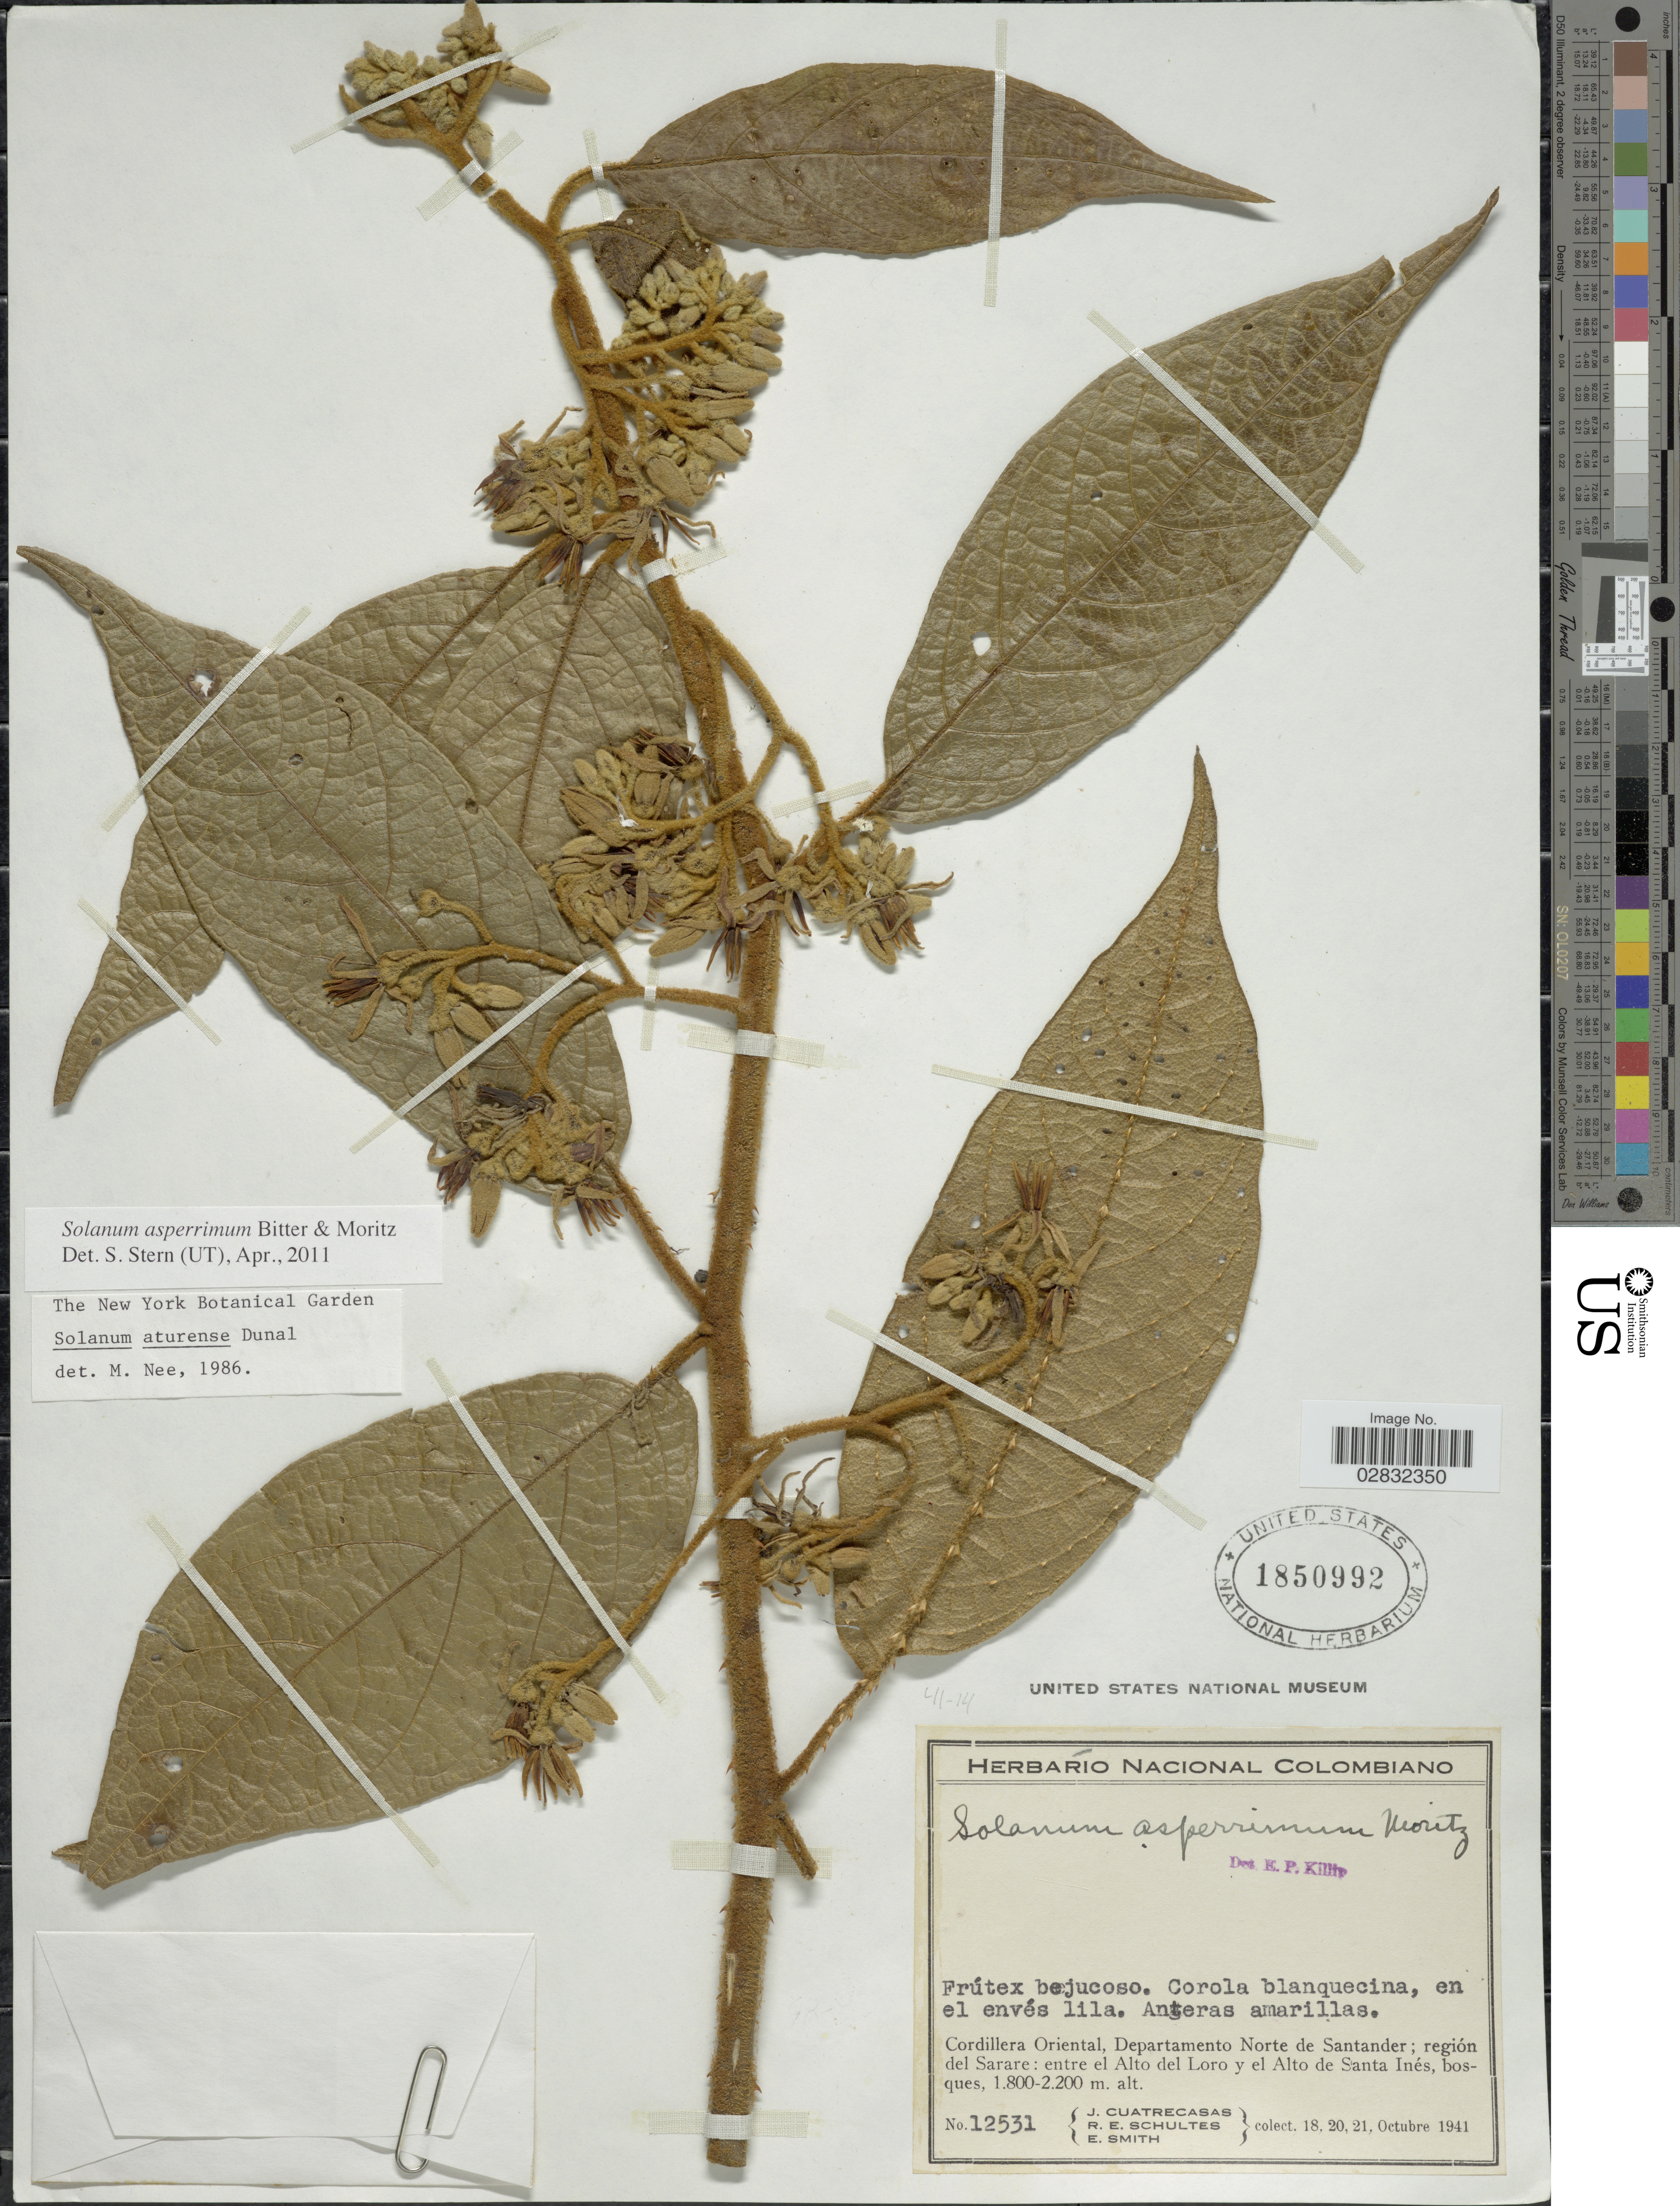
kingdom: Plantae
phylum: Tracheophyta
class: Magnoliopsida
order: Solanales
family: Solanaceae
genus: Solanum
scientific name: Solanum asperrimum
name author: Bitter & Moritz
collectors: J. Cuatrecasas, R. E. Schultes & E. Smith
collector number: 12531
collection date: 1941-10-18/1941-10-21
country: Colombia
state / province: Norte de Santander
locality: Cordillera Oriental, Departamento Norte de Santander; región del Sarare: entre el Alto del Loro y el Alto de Santa Inés, bosques.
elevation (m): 1800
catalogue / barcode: US 1850992